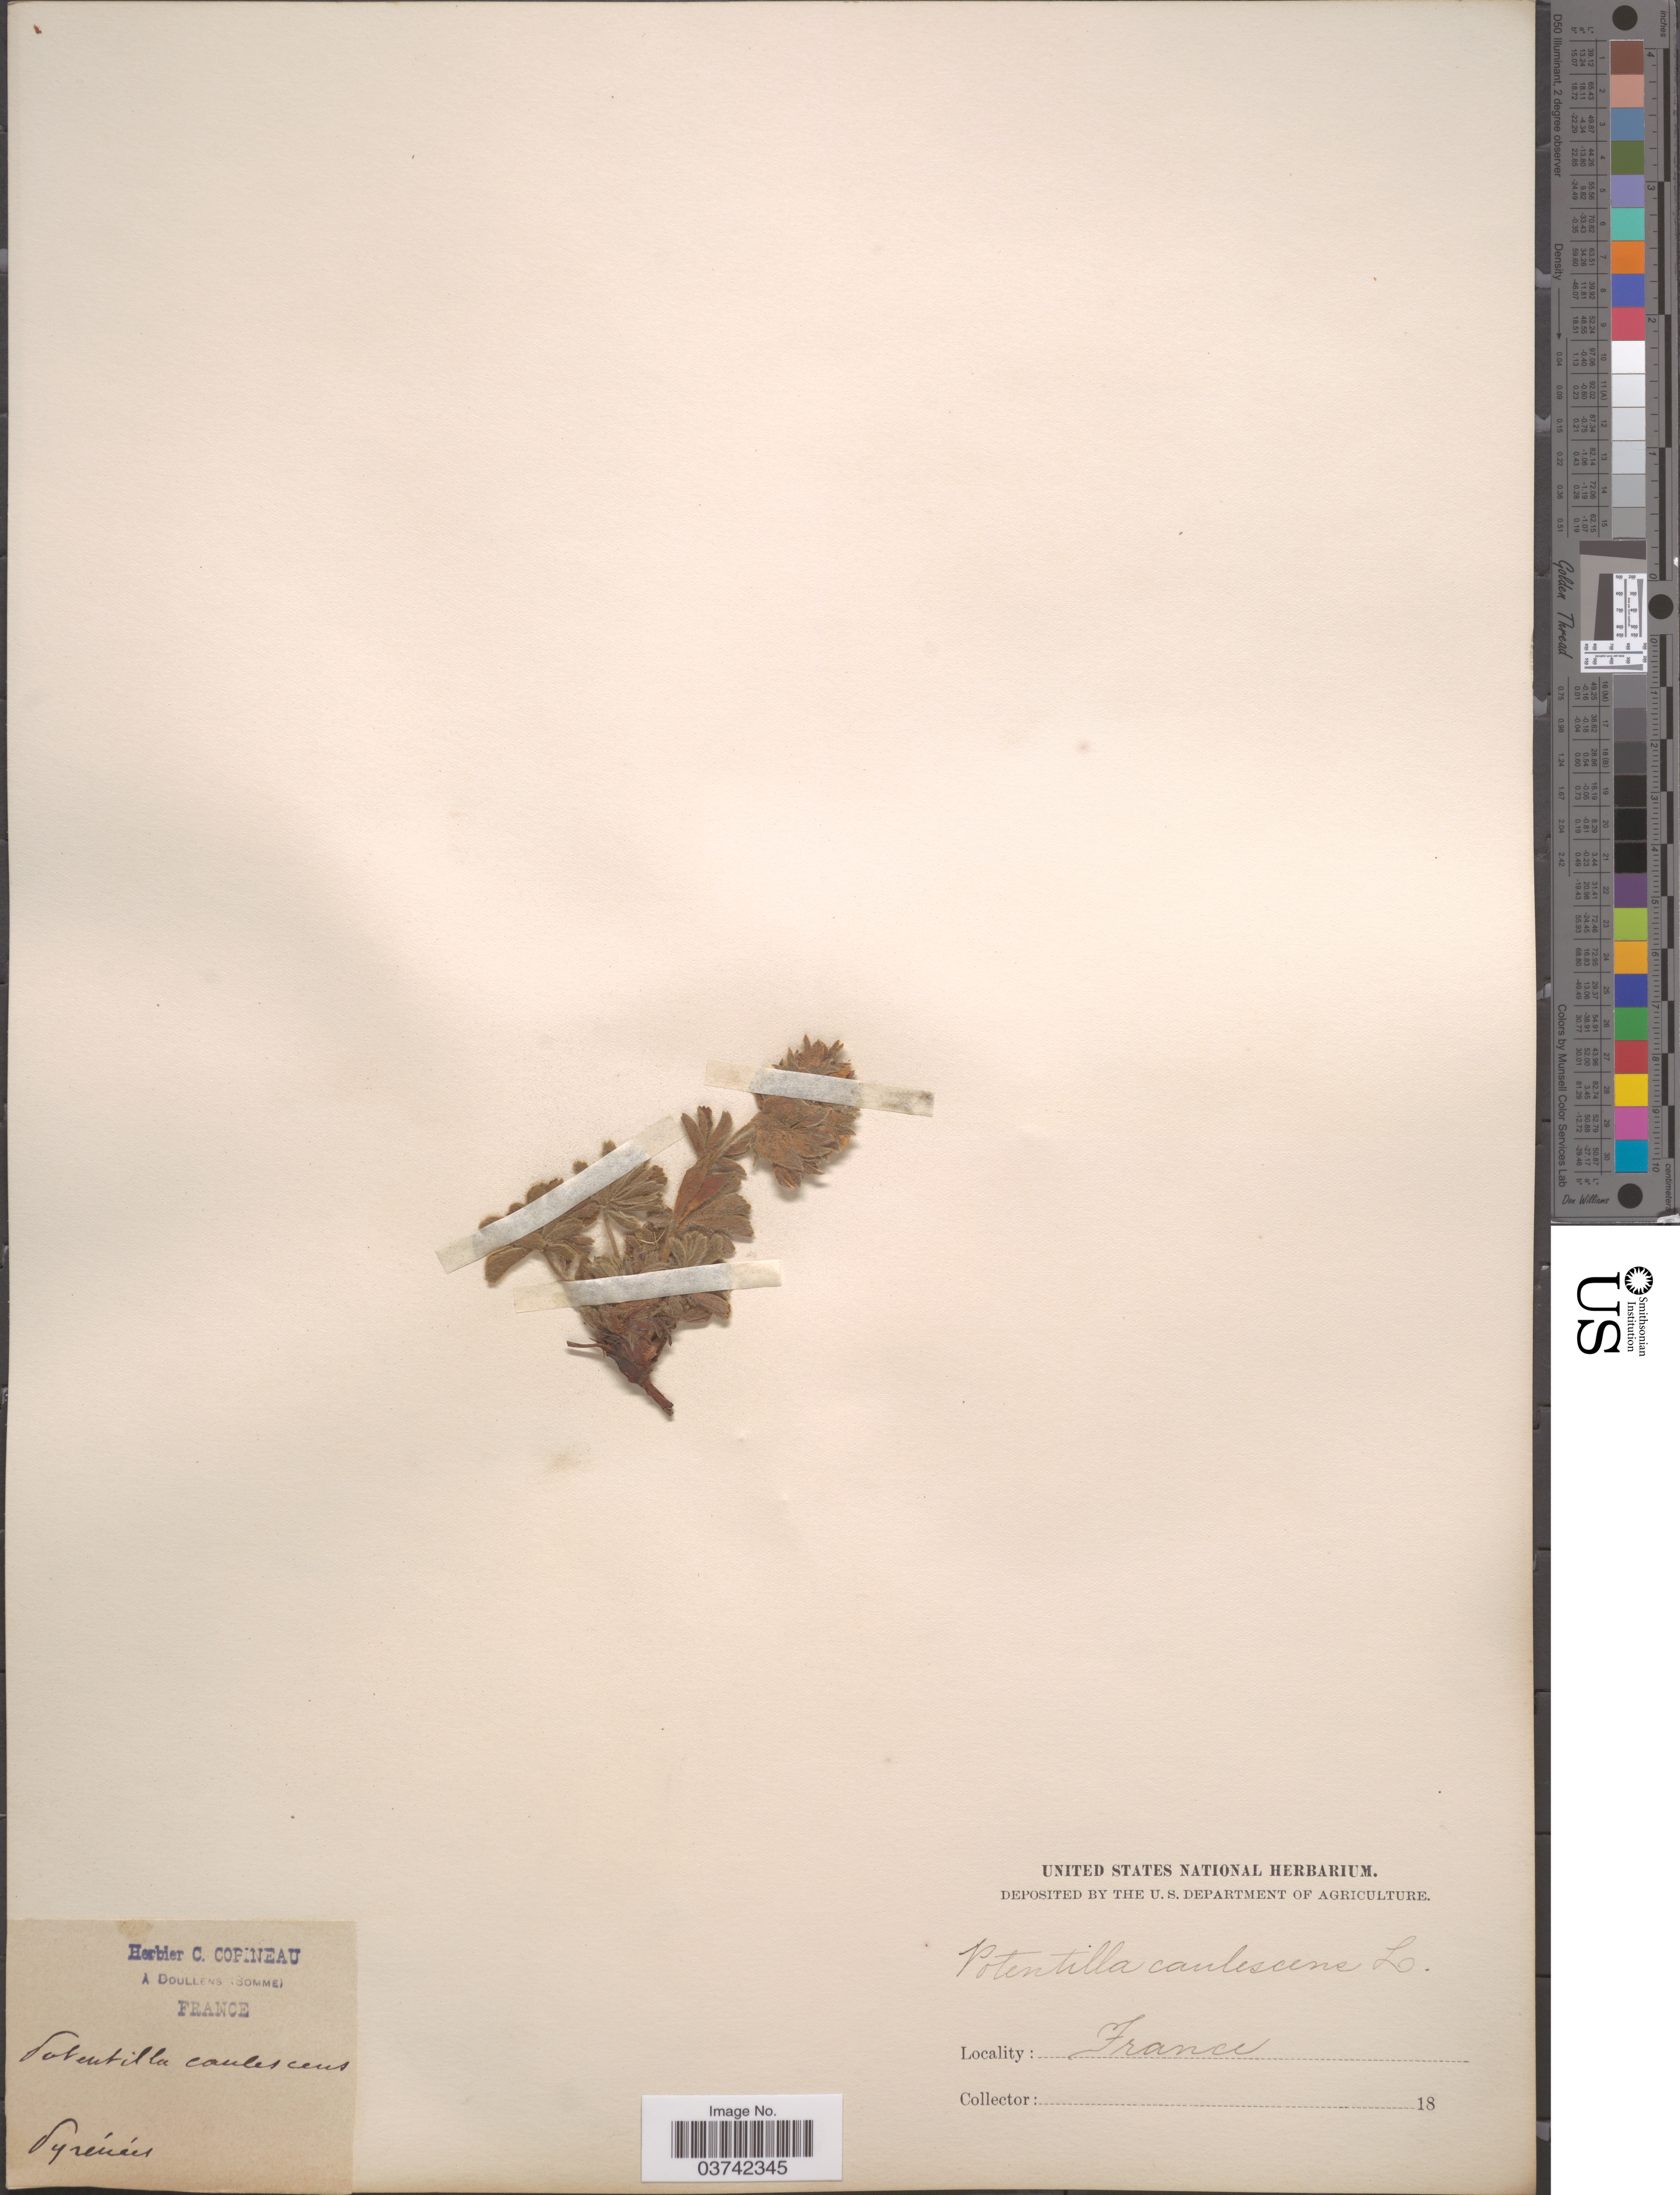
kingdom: Plantae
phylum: Tracheophyta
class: Magnoliopsida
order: Rosales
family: Rosaceae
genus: Potentilla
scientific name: Potentilla caulescens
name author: L.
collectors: ex herb. C. Copineau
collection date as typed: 18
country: France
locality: Pyrénées.